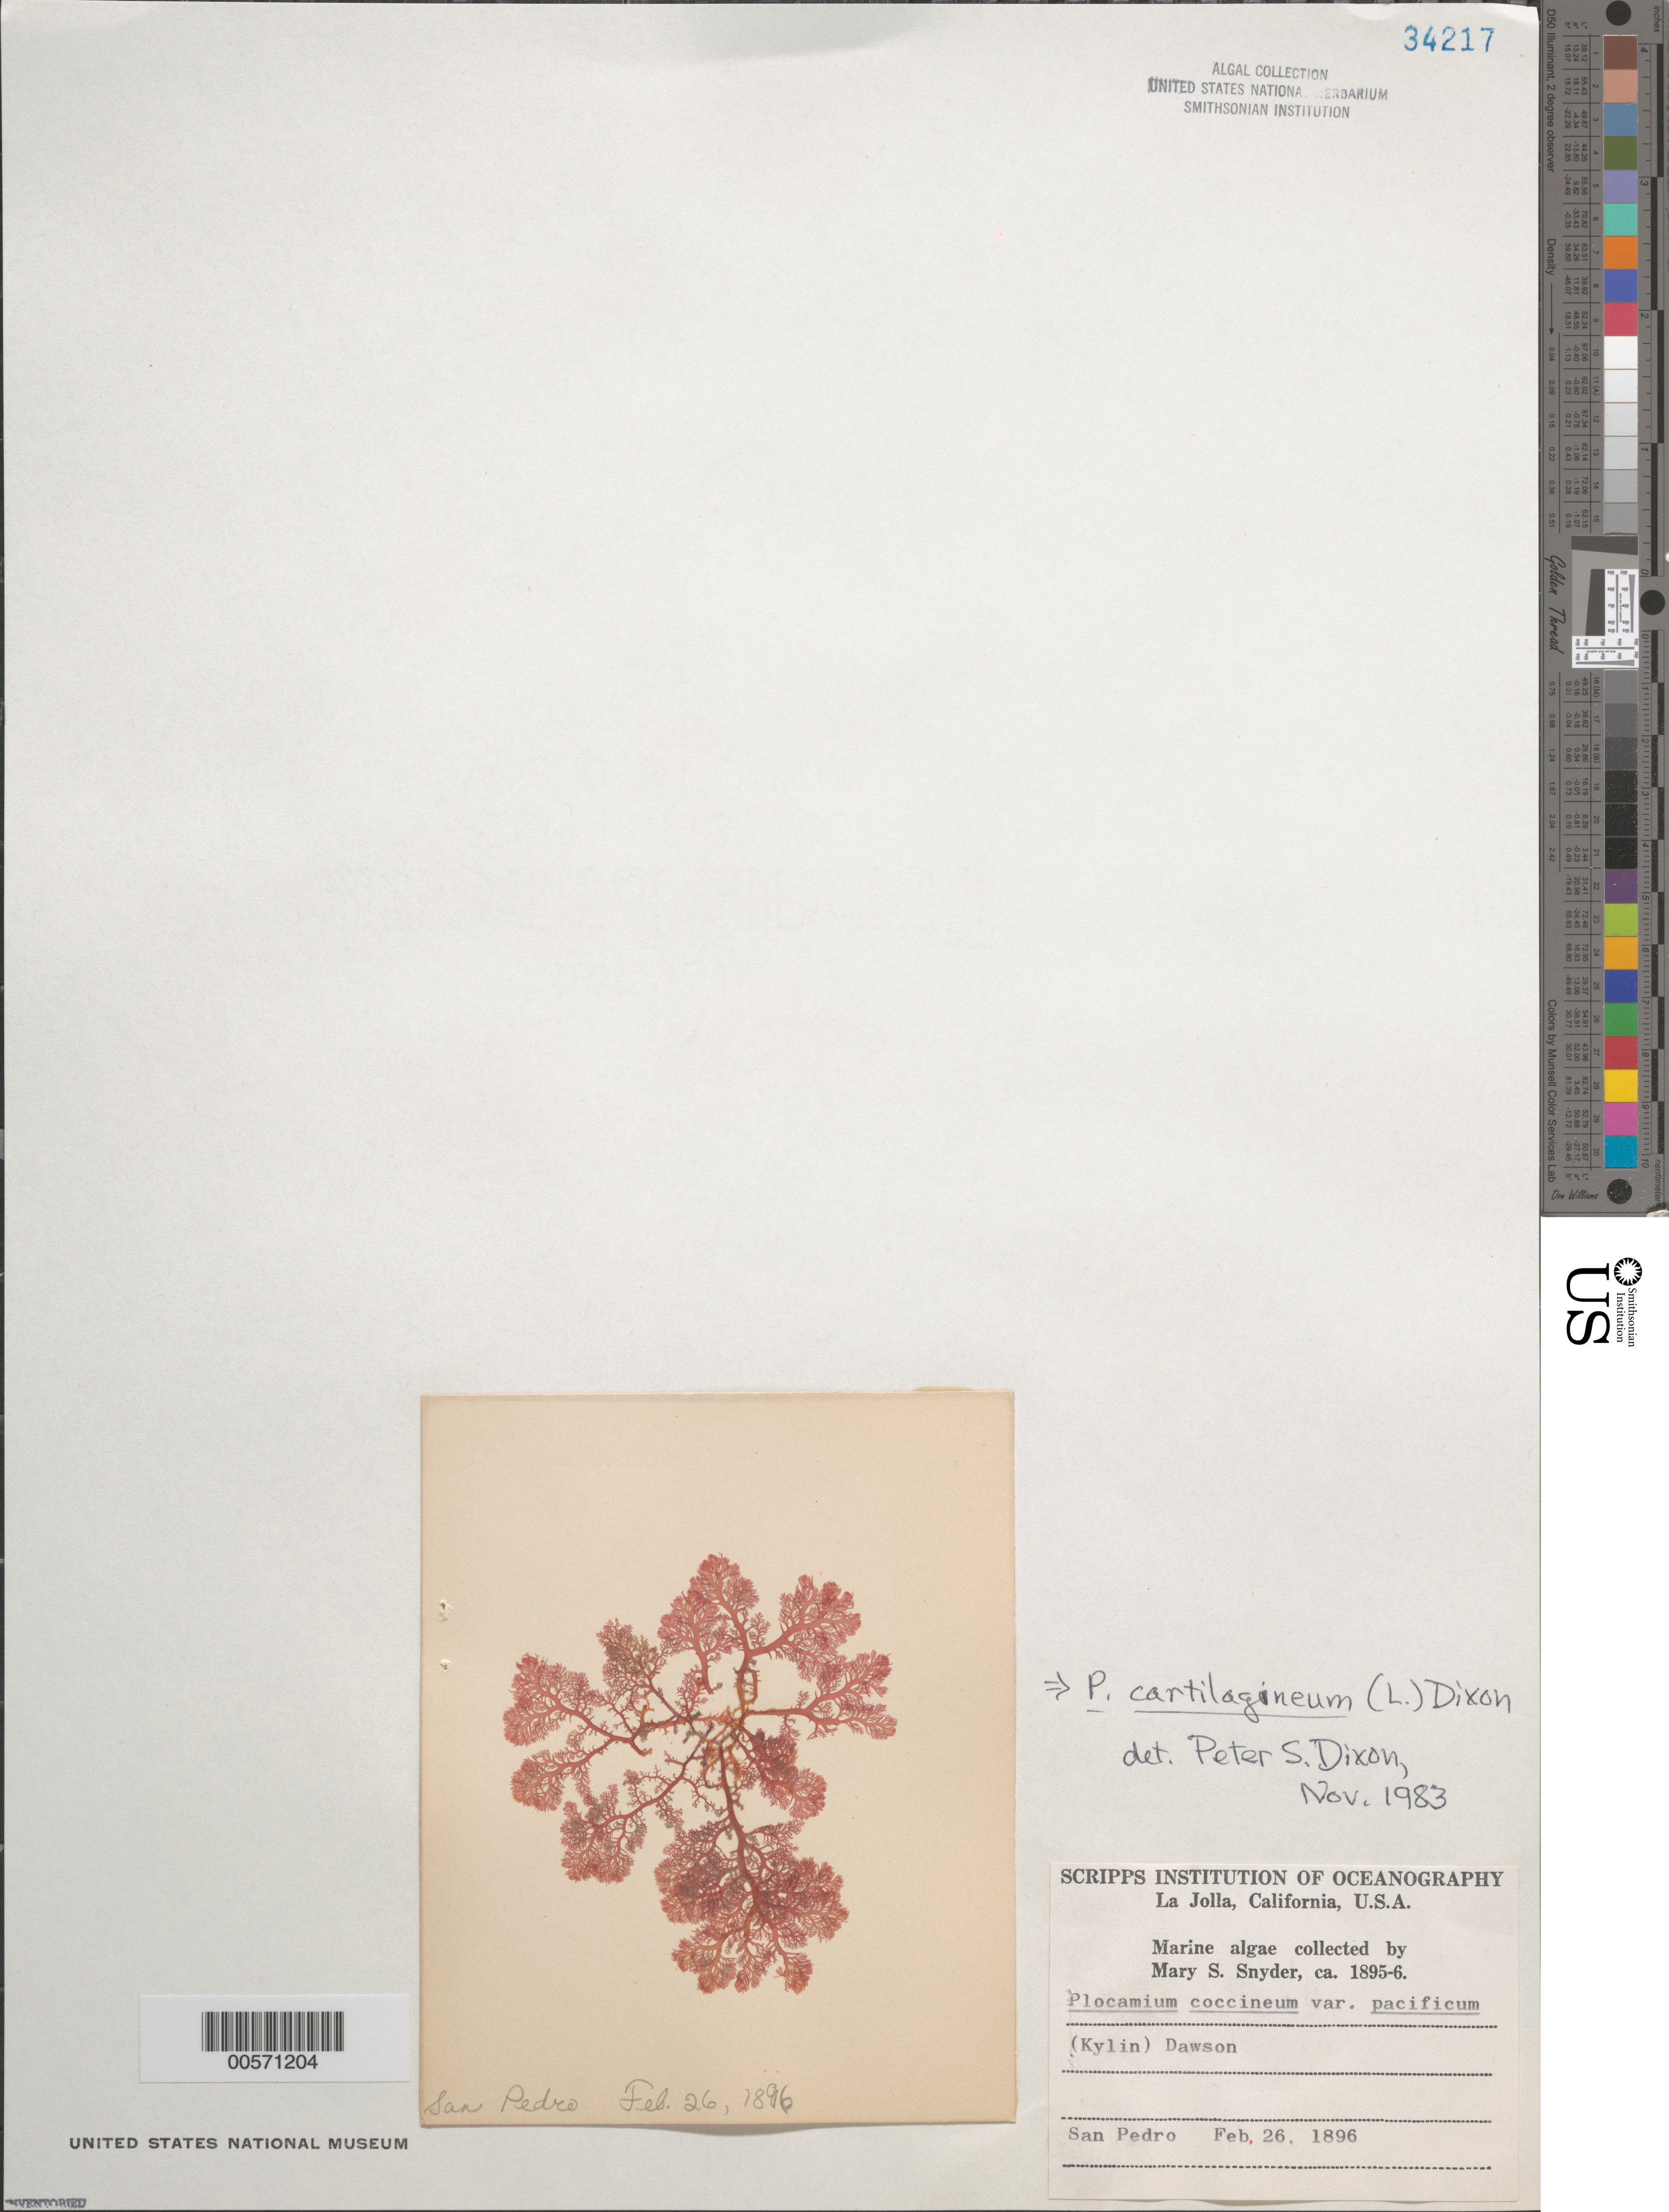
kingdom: Plantae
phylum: Rhodophyta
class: Florideophyceae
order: Plocamiales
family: Plocamiaceae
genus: Plocamium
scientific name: Plocamium cartilagineum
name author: (L.) P.S. Dixon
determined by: Dixon, P. S.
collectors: M. Snyder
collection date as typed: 26 Feb 1896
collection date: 1896-02-26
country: United States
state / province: California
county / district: Los Angeles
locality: San Pedro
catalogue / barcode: US 34217